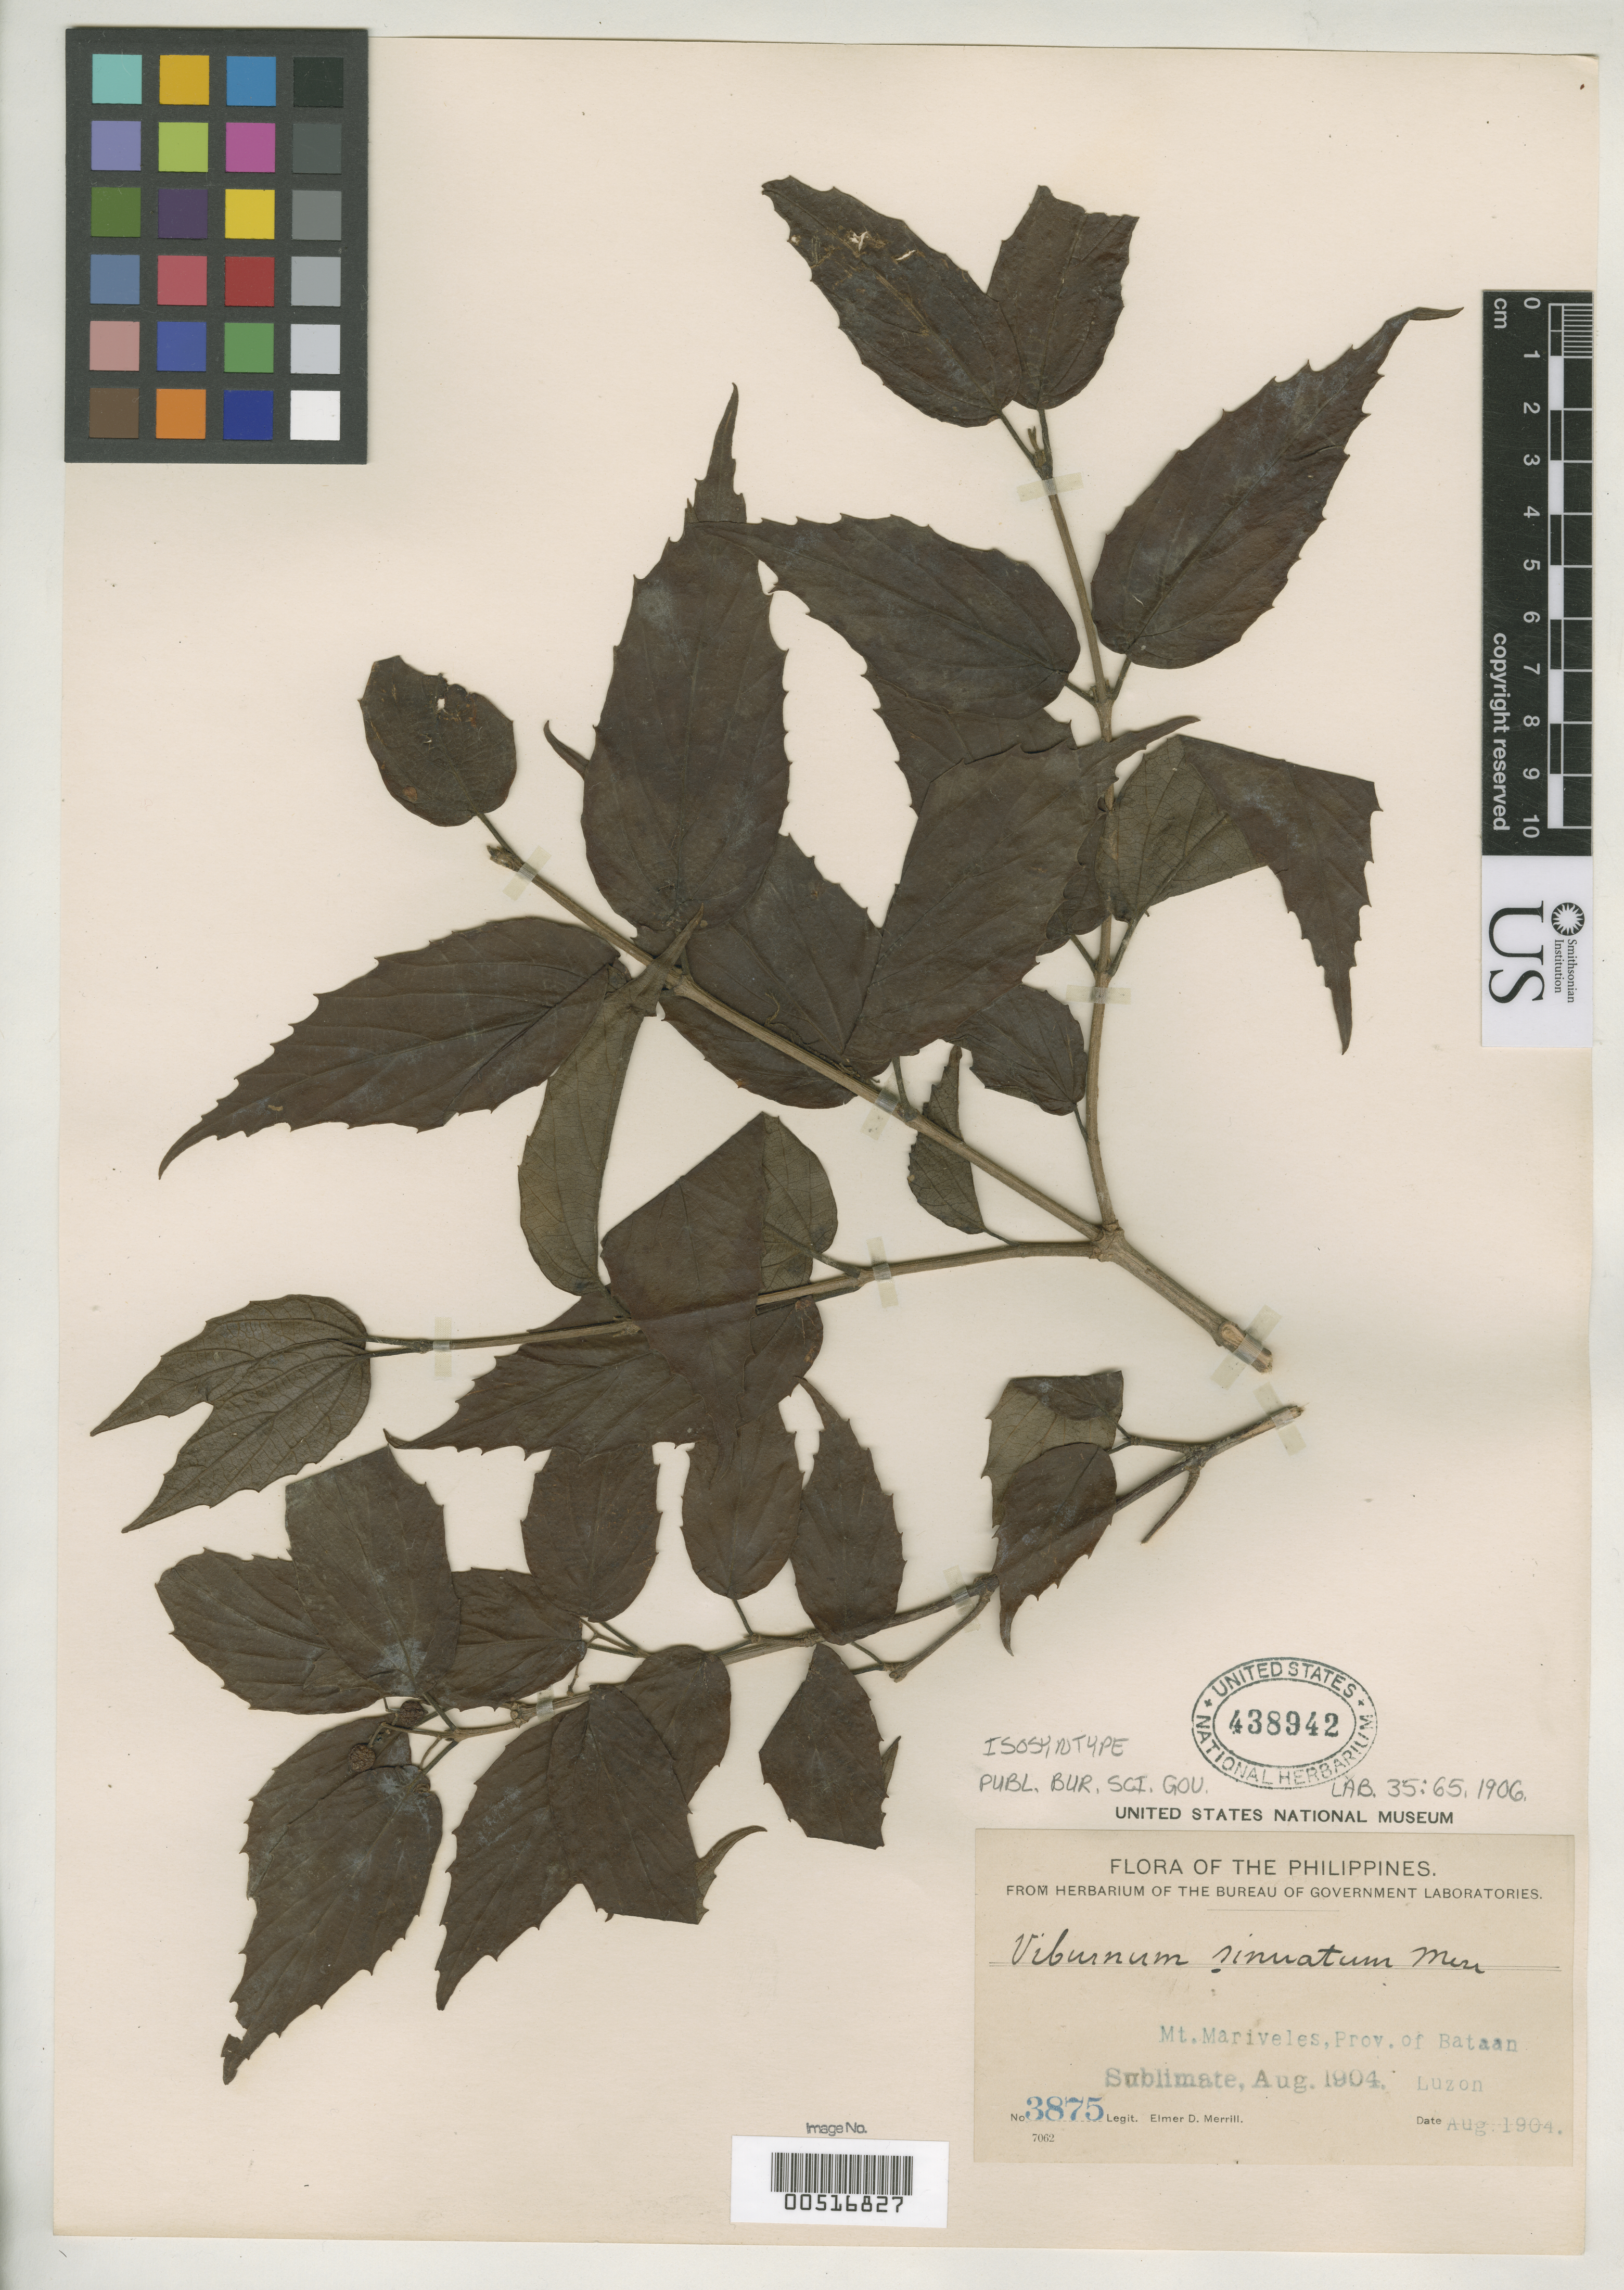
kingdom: Plantae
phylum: Tracheophyta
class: Magnoliopsida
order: Dipsacales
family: Viburnaceae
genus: Viburnum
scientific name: Viburnum sinuatum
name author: Merr.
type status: Isosyntype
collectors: E. D. Merrill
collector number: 3875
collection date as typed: Aug 1904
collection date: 1904-08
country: Philippines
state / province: Central Luzon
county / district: Bataan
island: Luzon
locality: Mt. Mariveles.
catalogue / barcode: US 438942